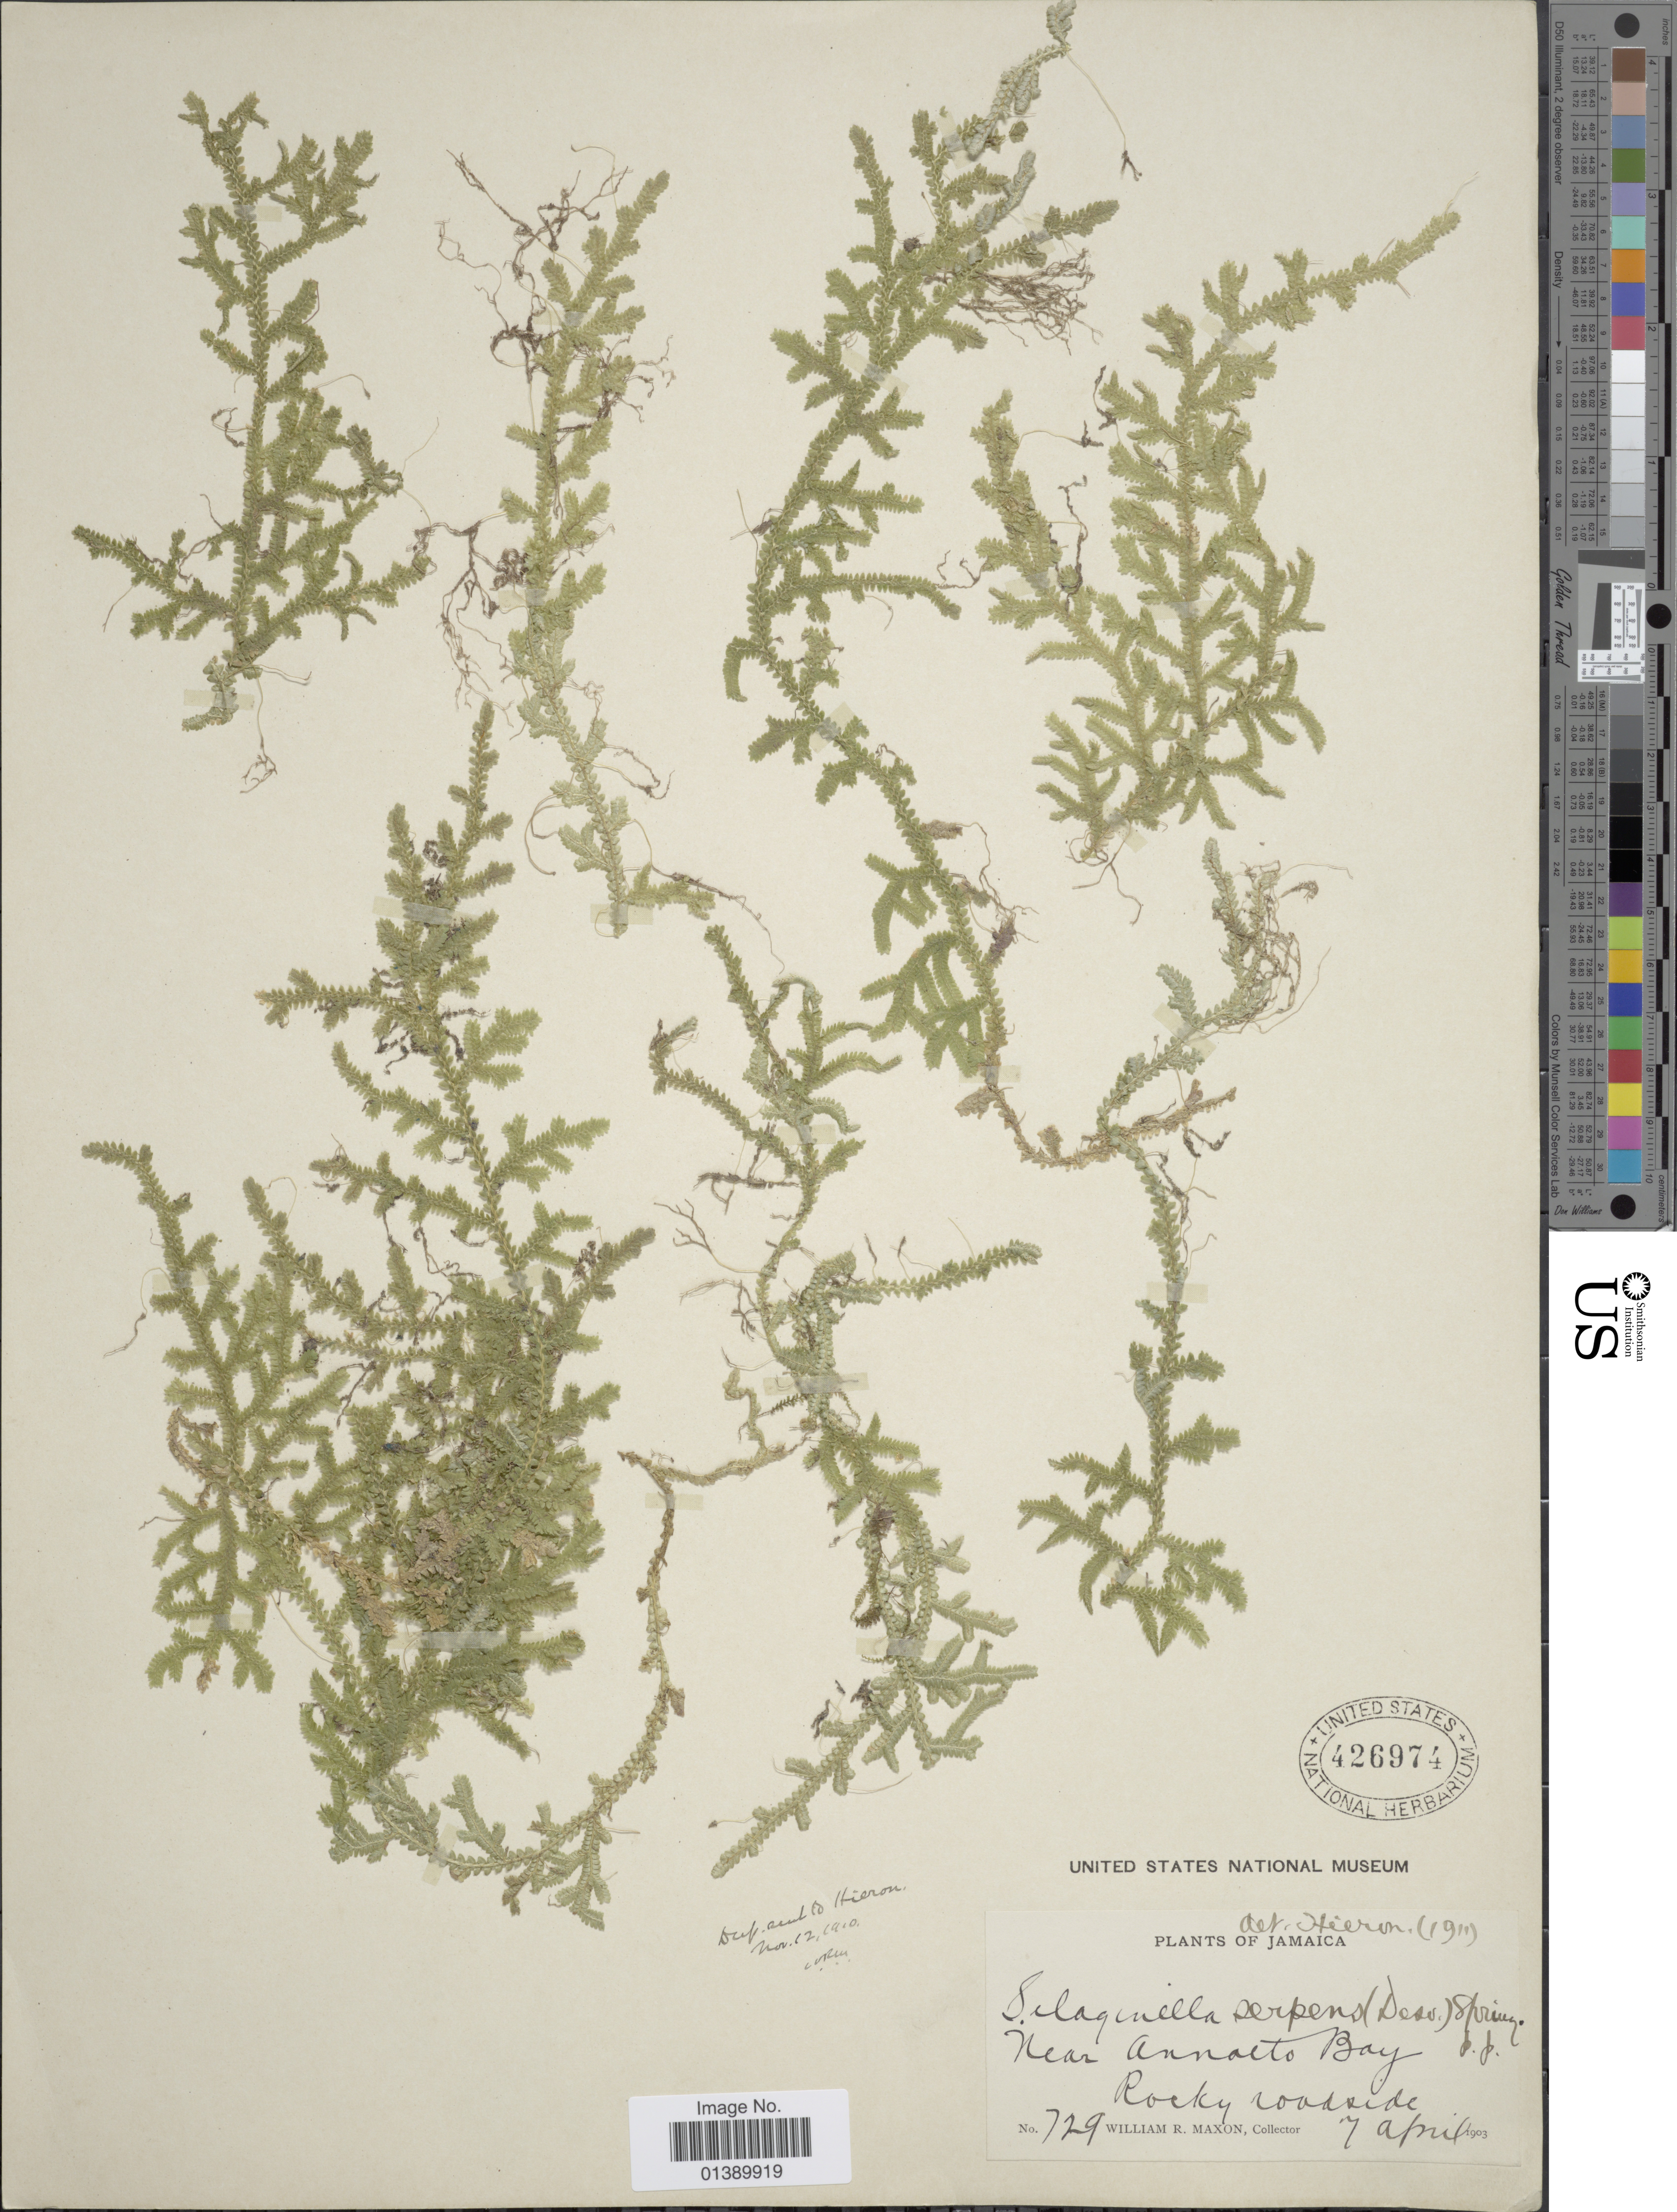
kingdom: Plantae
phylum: Tracheophyta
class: Lycopodiopsida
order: Selaginellales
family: Selaginellaceae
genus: Selaginella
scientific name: Selaginella serpens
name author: (Desv. ex Poir.) Spring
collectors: W. R. Maxon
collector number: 729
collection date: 1903-04-07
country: Jamaica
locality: Near Annatto bay.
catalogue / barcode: US 426974